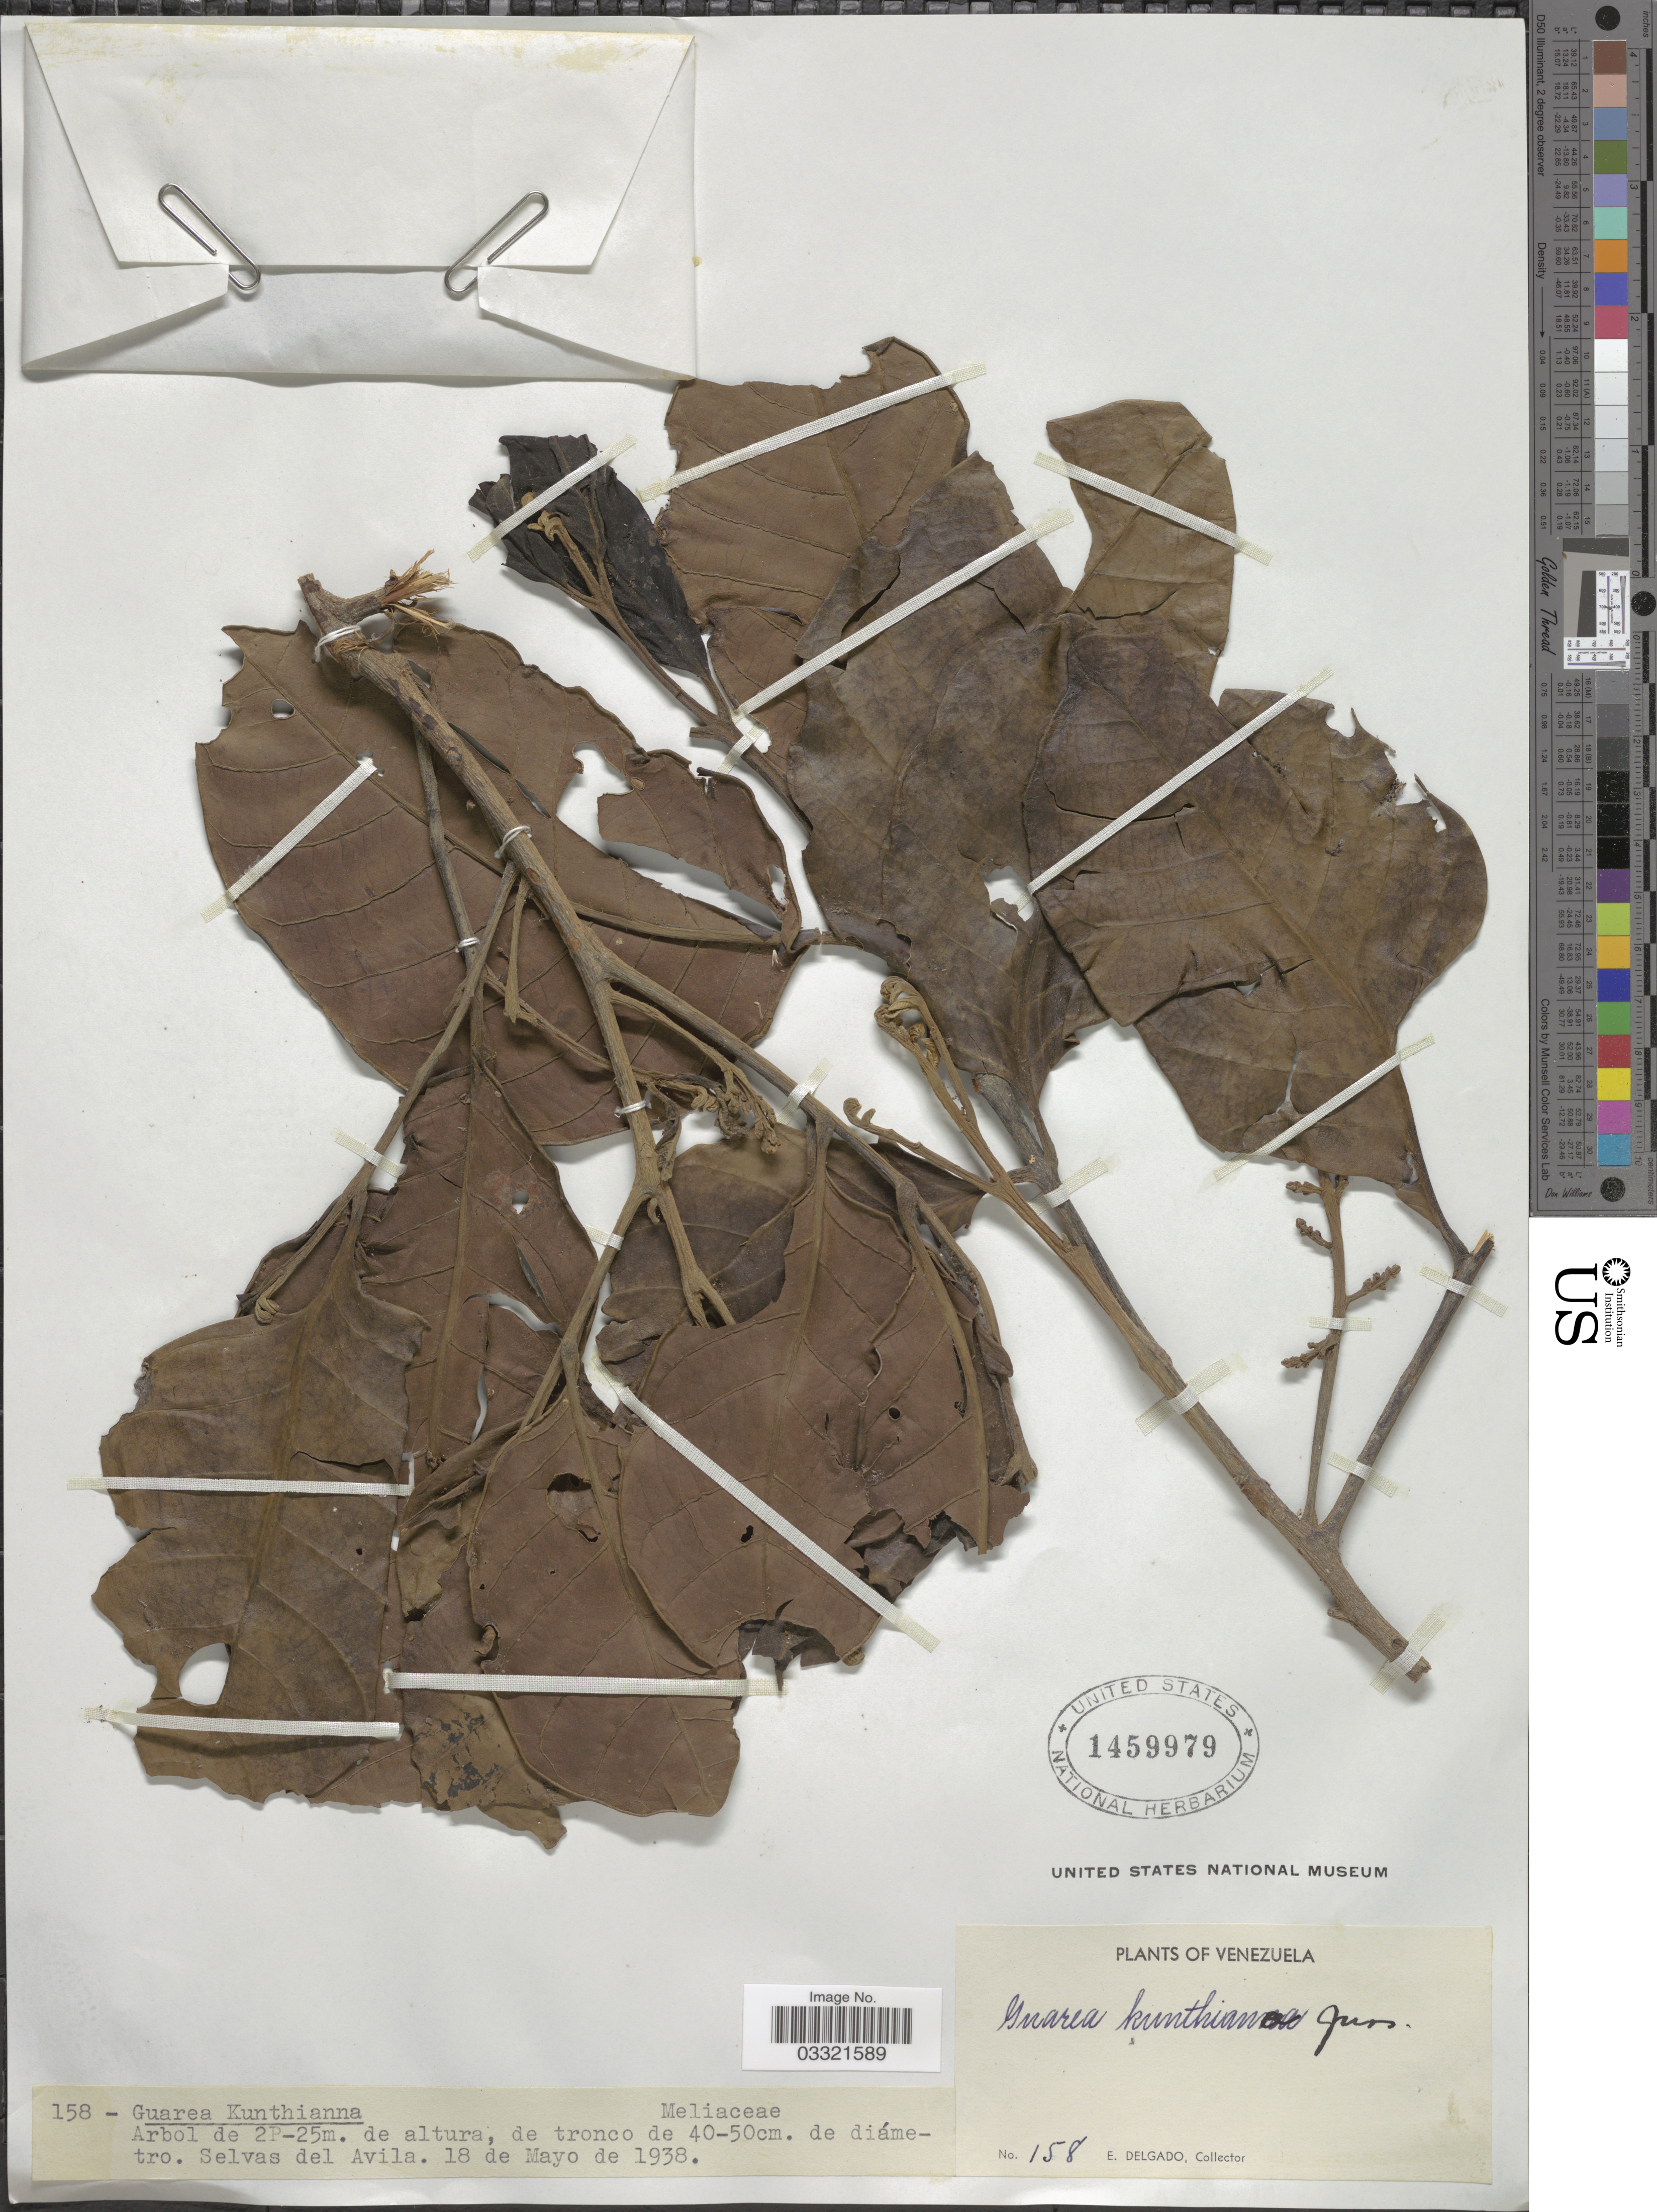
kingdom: Plantae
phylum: Tracheophyta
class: Magnoliopsida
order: Sapindales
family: Meliaceae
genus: Guarea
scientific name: Guarea kunthiana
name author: A. Juss.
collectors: E. Delgado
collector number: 158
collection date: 1938-05-18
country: Venezuela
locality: Selvas del Avila.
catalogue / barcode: US 1459979